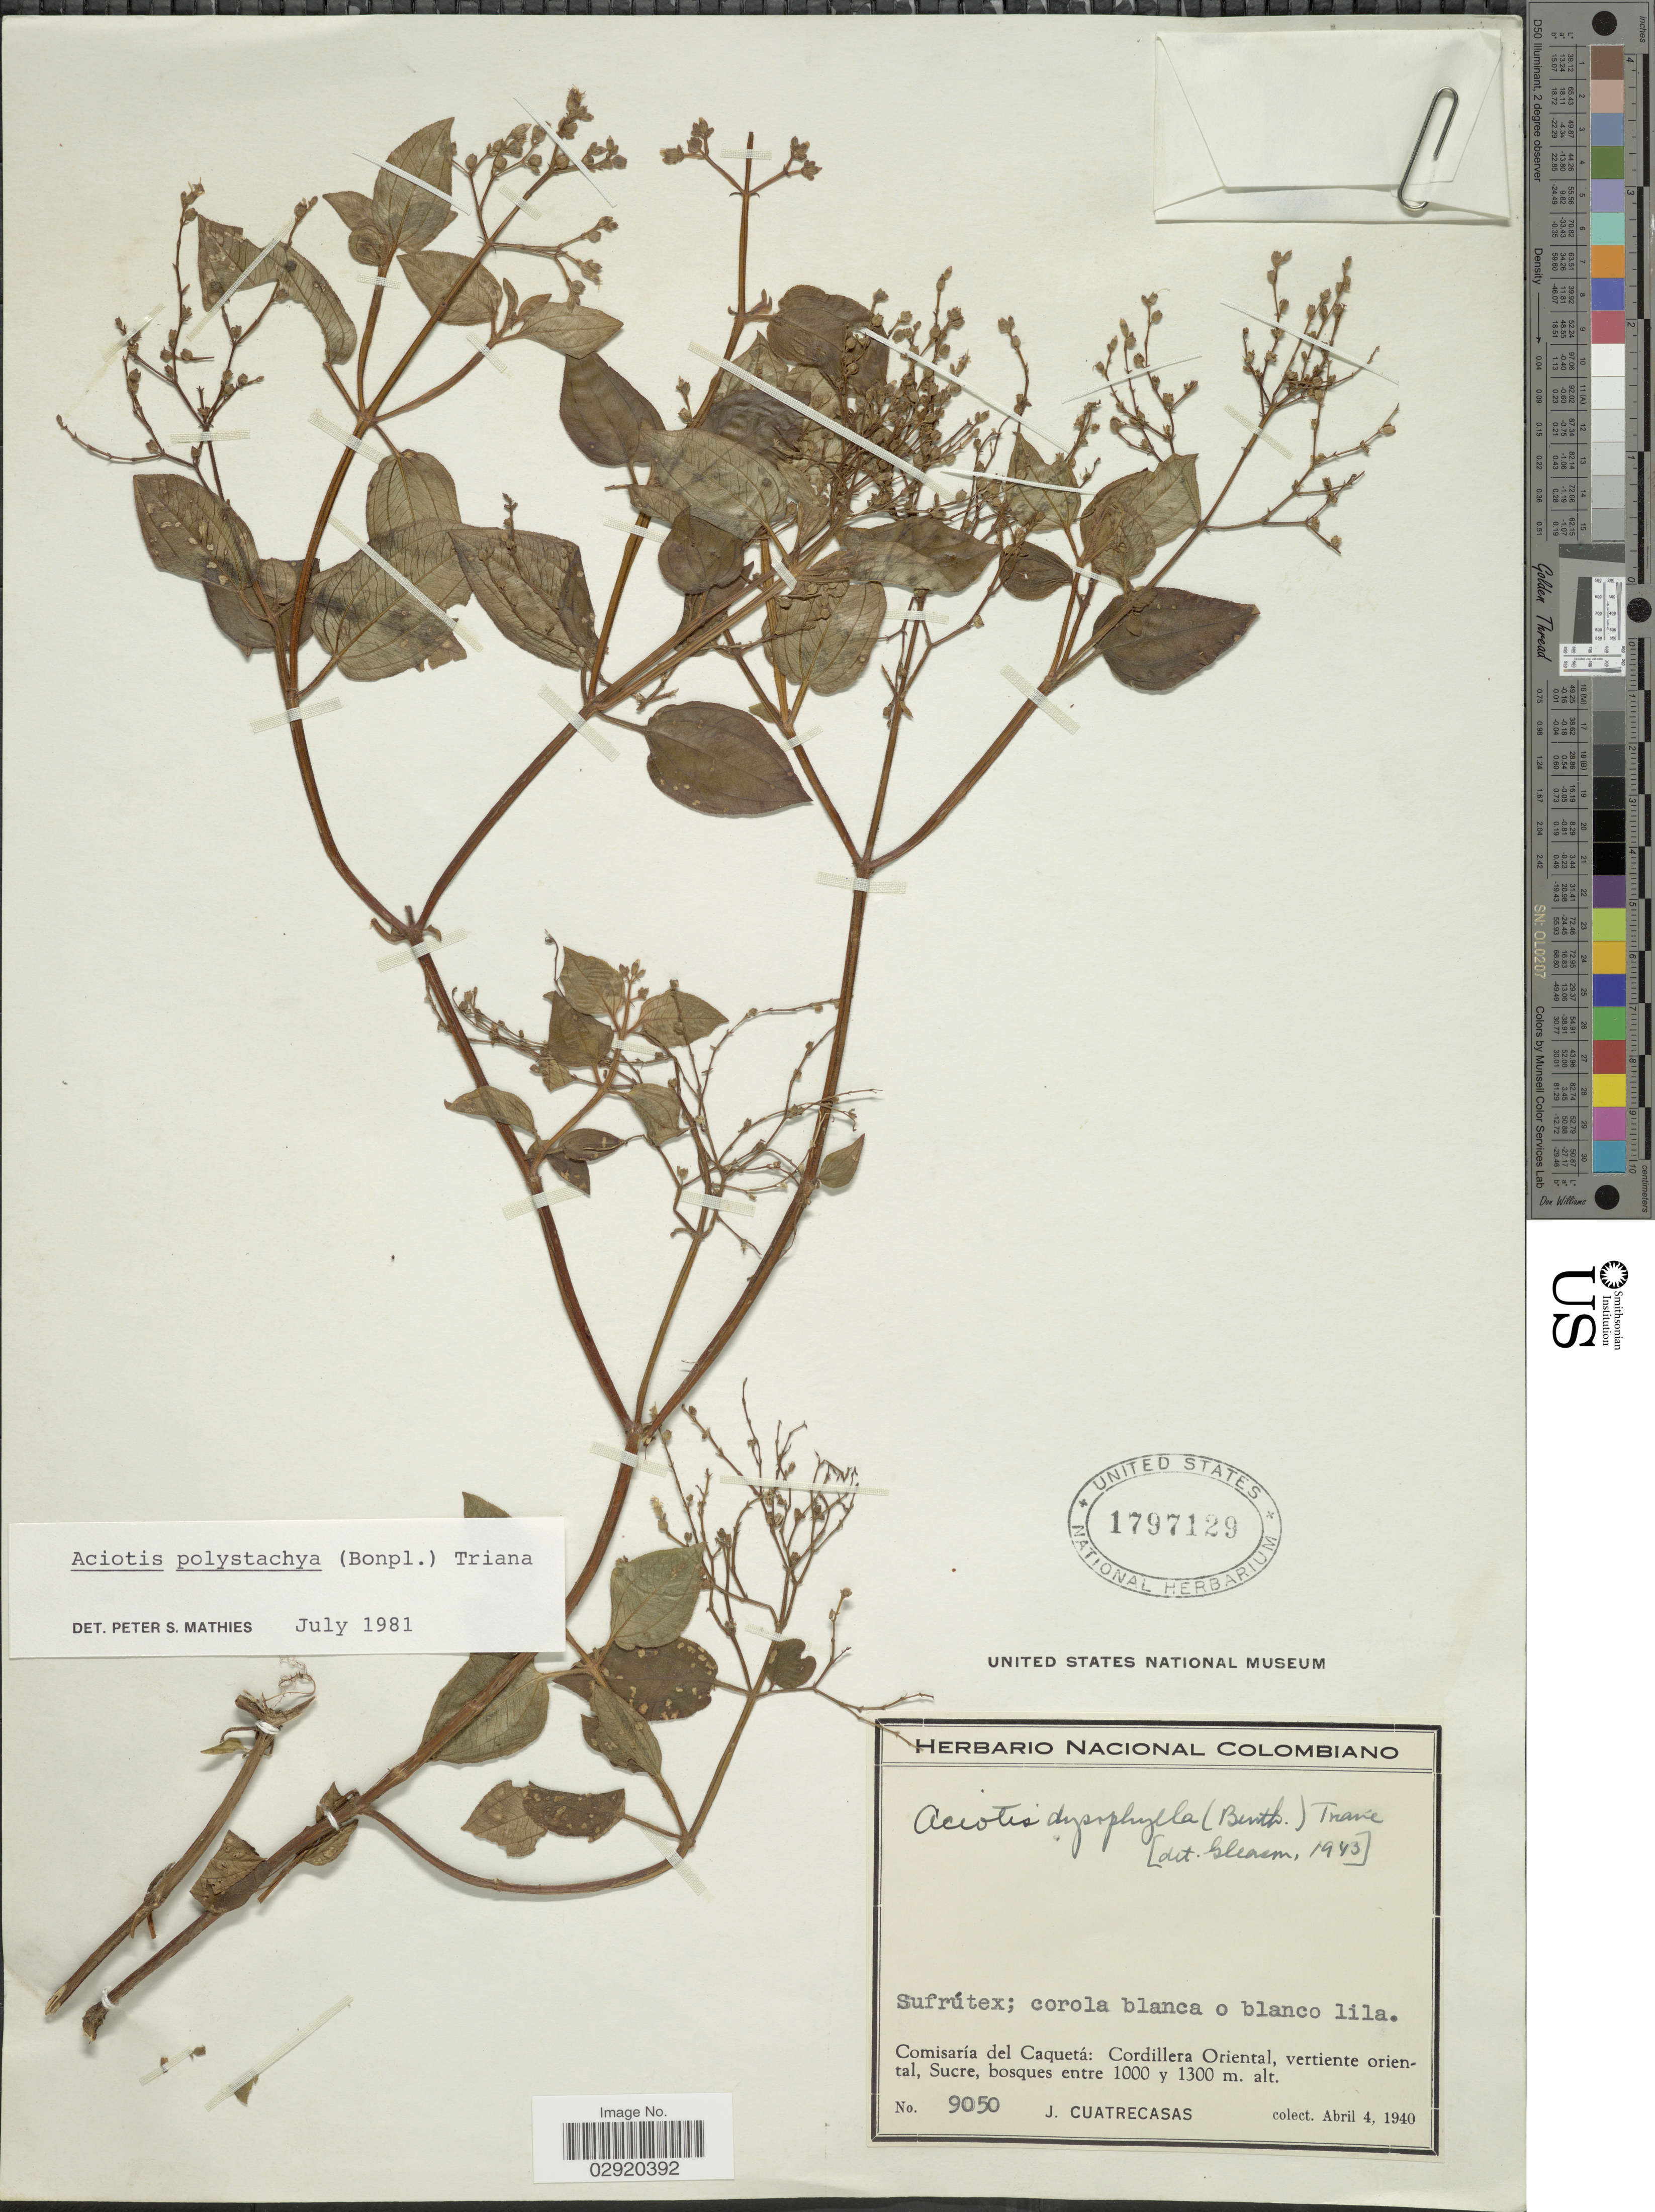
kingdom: Plantae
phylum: Tracheophyta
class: Magnoliopsida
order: Myrtales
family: Melastomataceae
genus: Aciotis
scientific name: Aciotis polystachya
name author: (Bonpl.) Triana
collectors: J. Cuatrecasas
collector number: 9050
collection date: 1940-04-04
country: Colombia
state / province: Caquetá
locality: Comisaría del Caquetá: Cordillera Oriental, vertiente oriental, Sucre.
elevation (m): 1000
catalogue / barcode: US 1797129